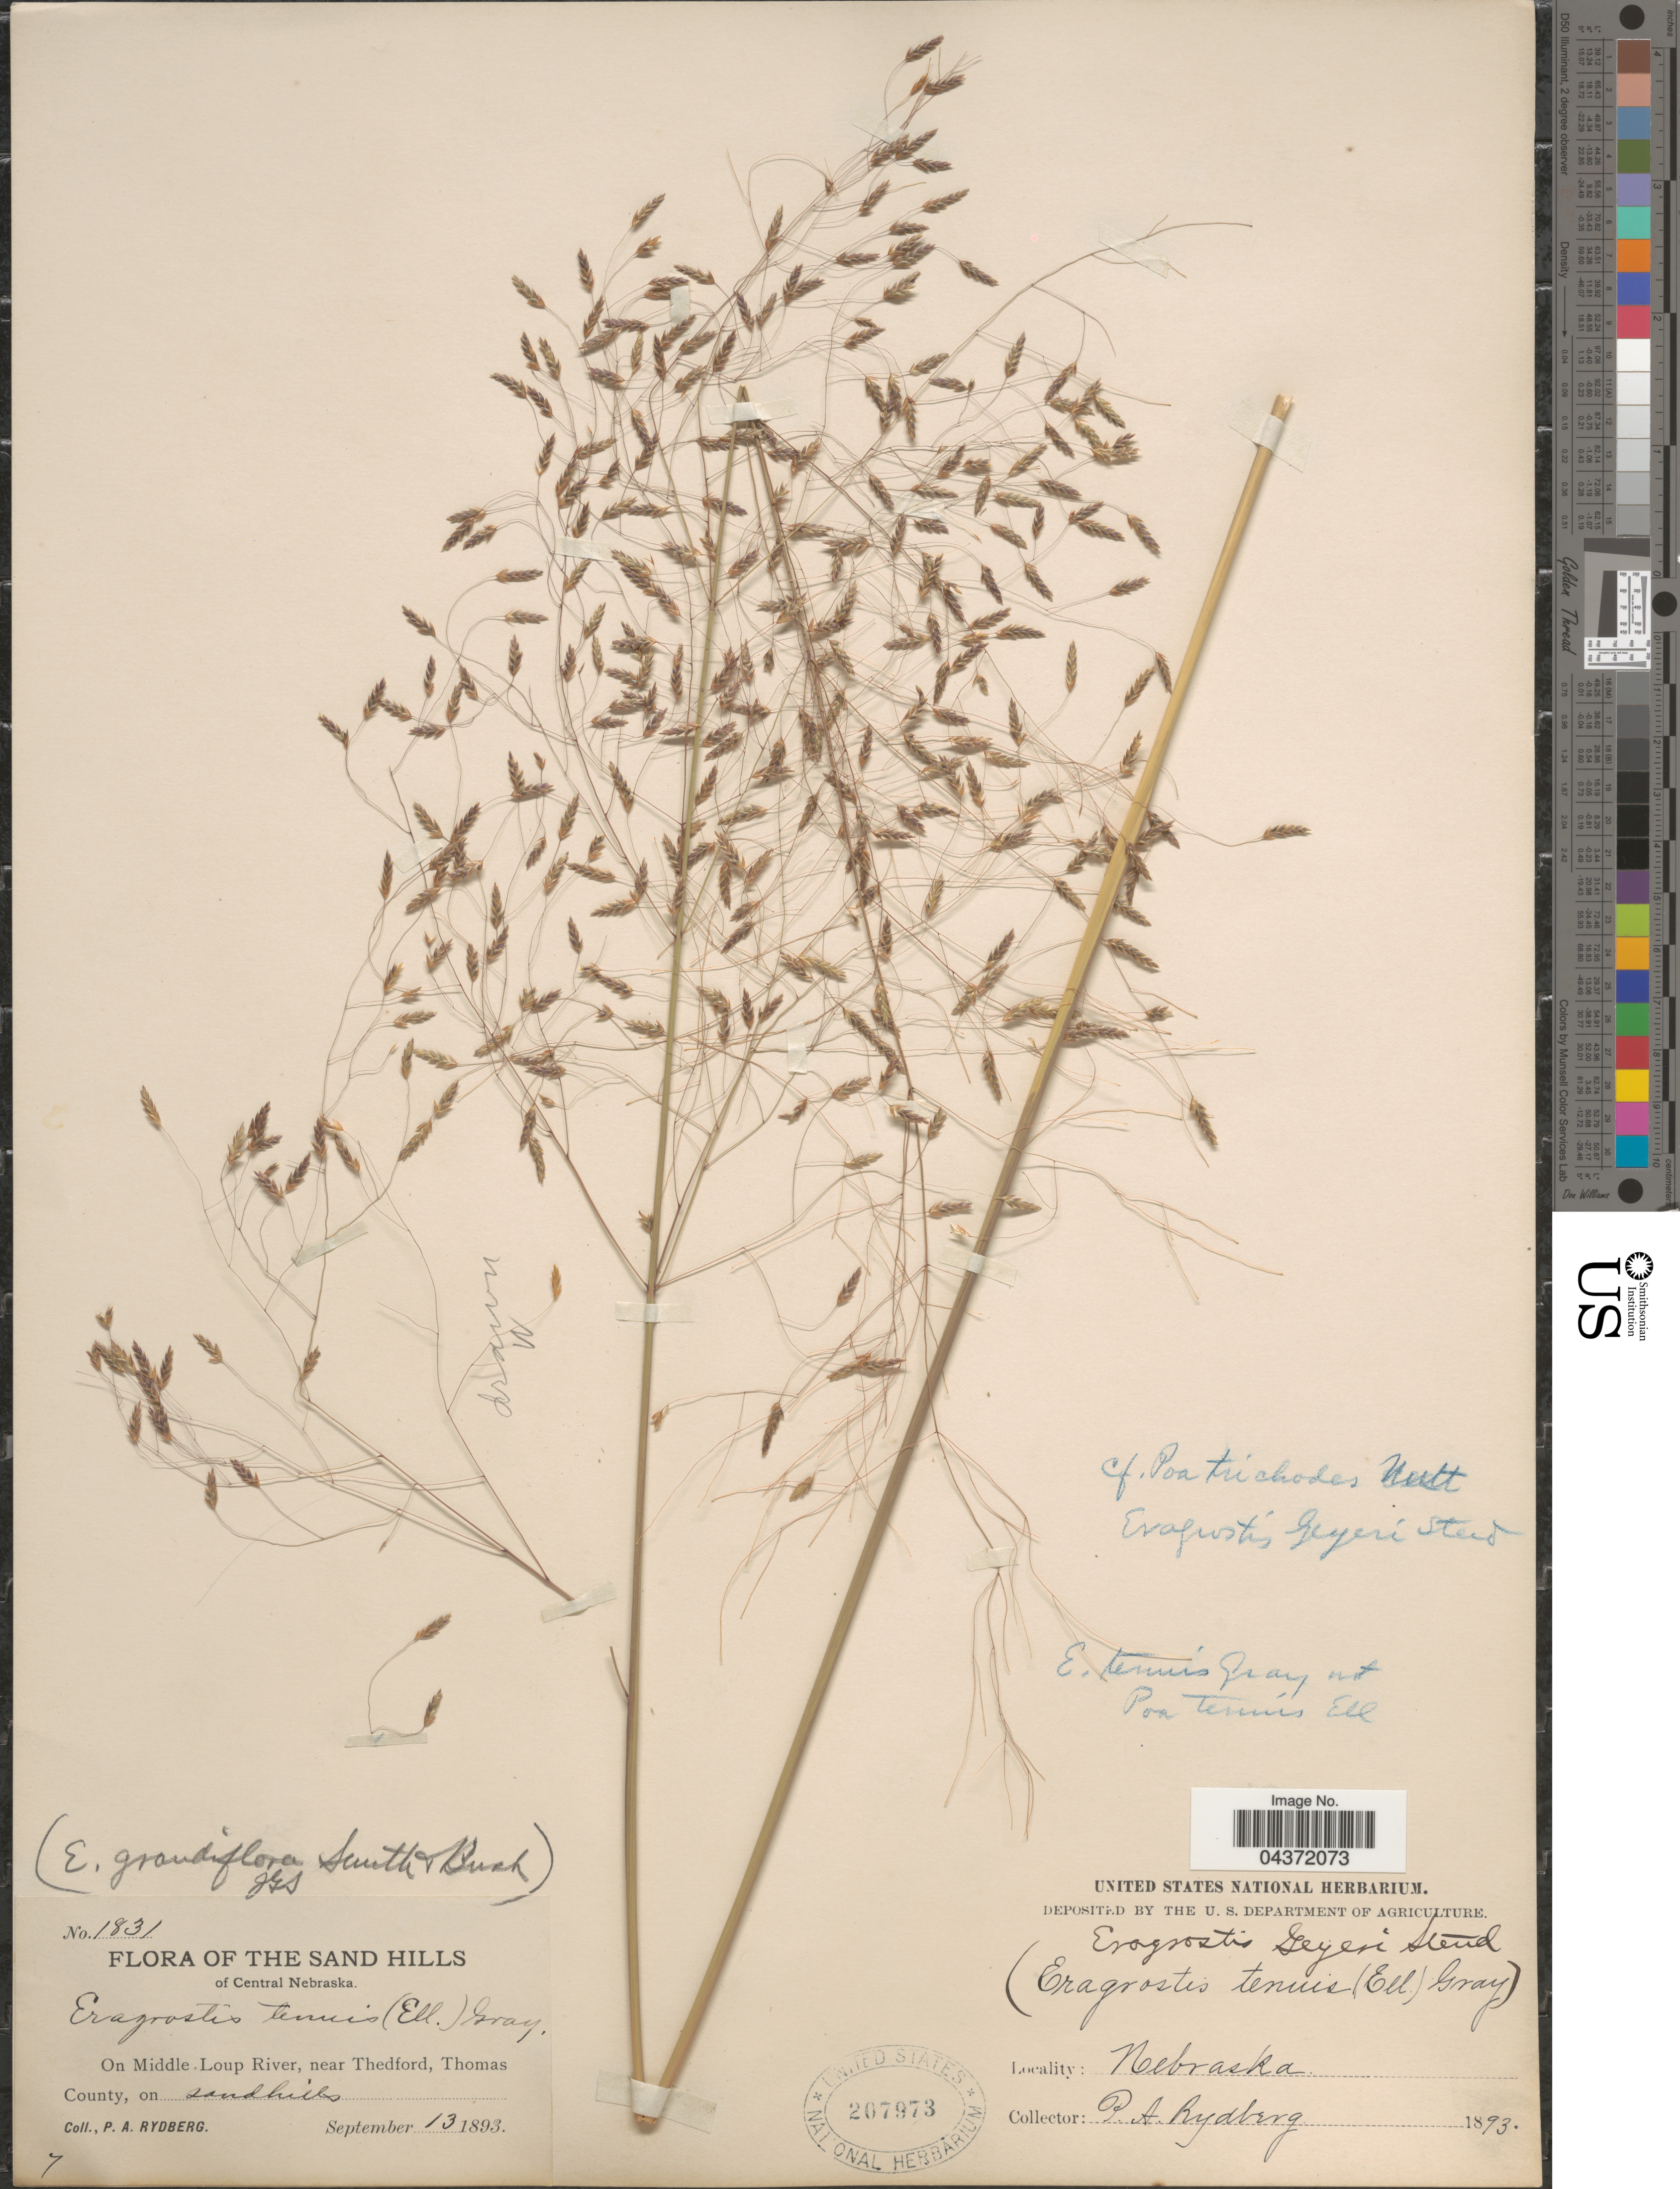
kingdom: Plantae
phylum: Tracheophyta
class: Liliopsida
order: Poales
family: Poaceae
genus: Eragrostis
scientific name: Eragrostis trichodes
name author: (Nutt.) Alph. Wood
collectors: P. A. Rydberg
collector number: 1831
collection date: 1893-09-13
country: United States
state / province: Nebraska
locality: The Sand Hills of Central Nebraska. On Middle Loup River, near Thedford, Thomas County.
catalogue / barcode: US 207973